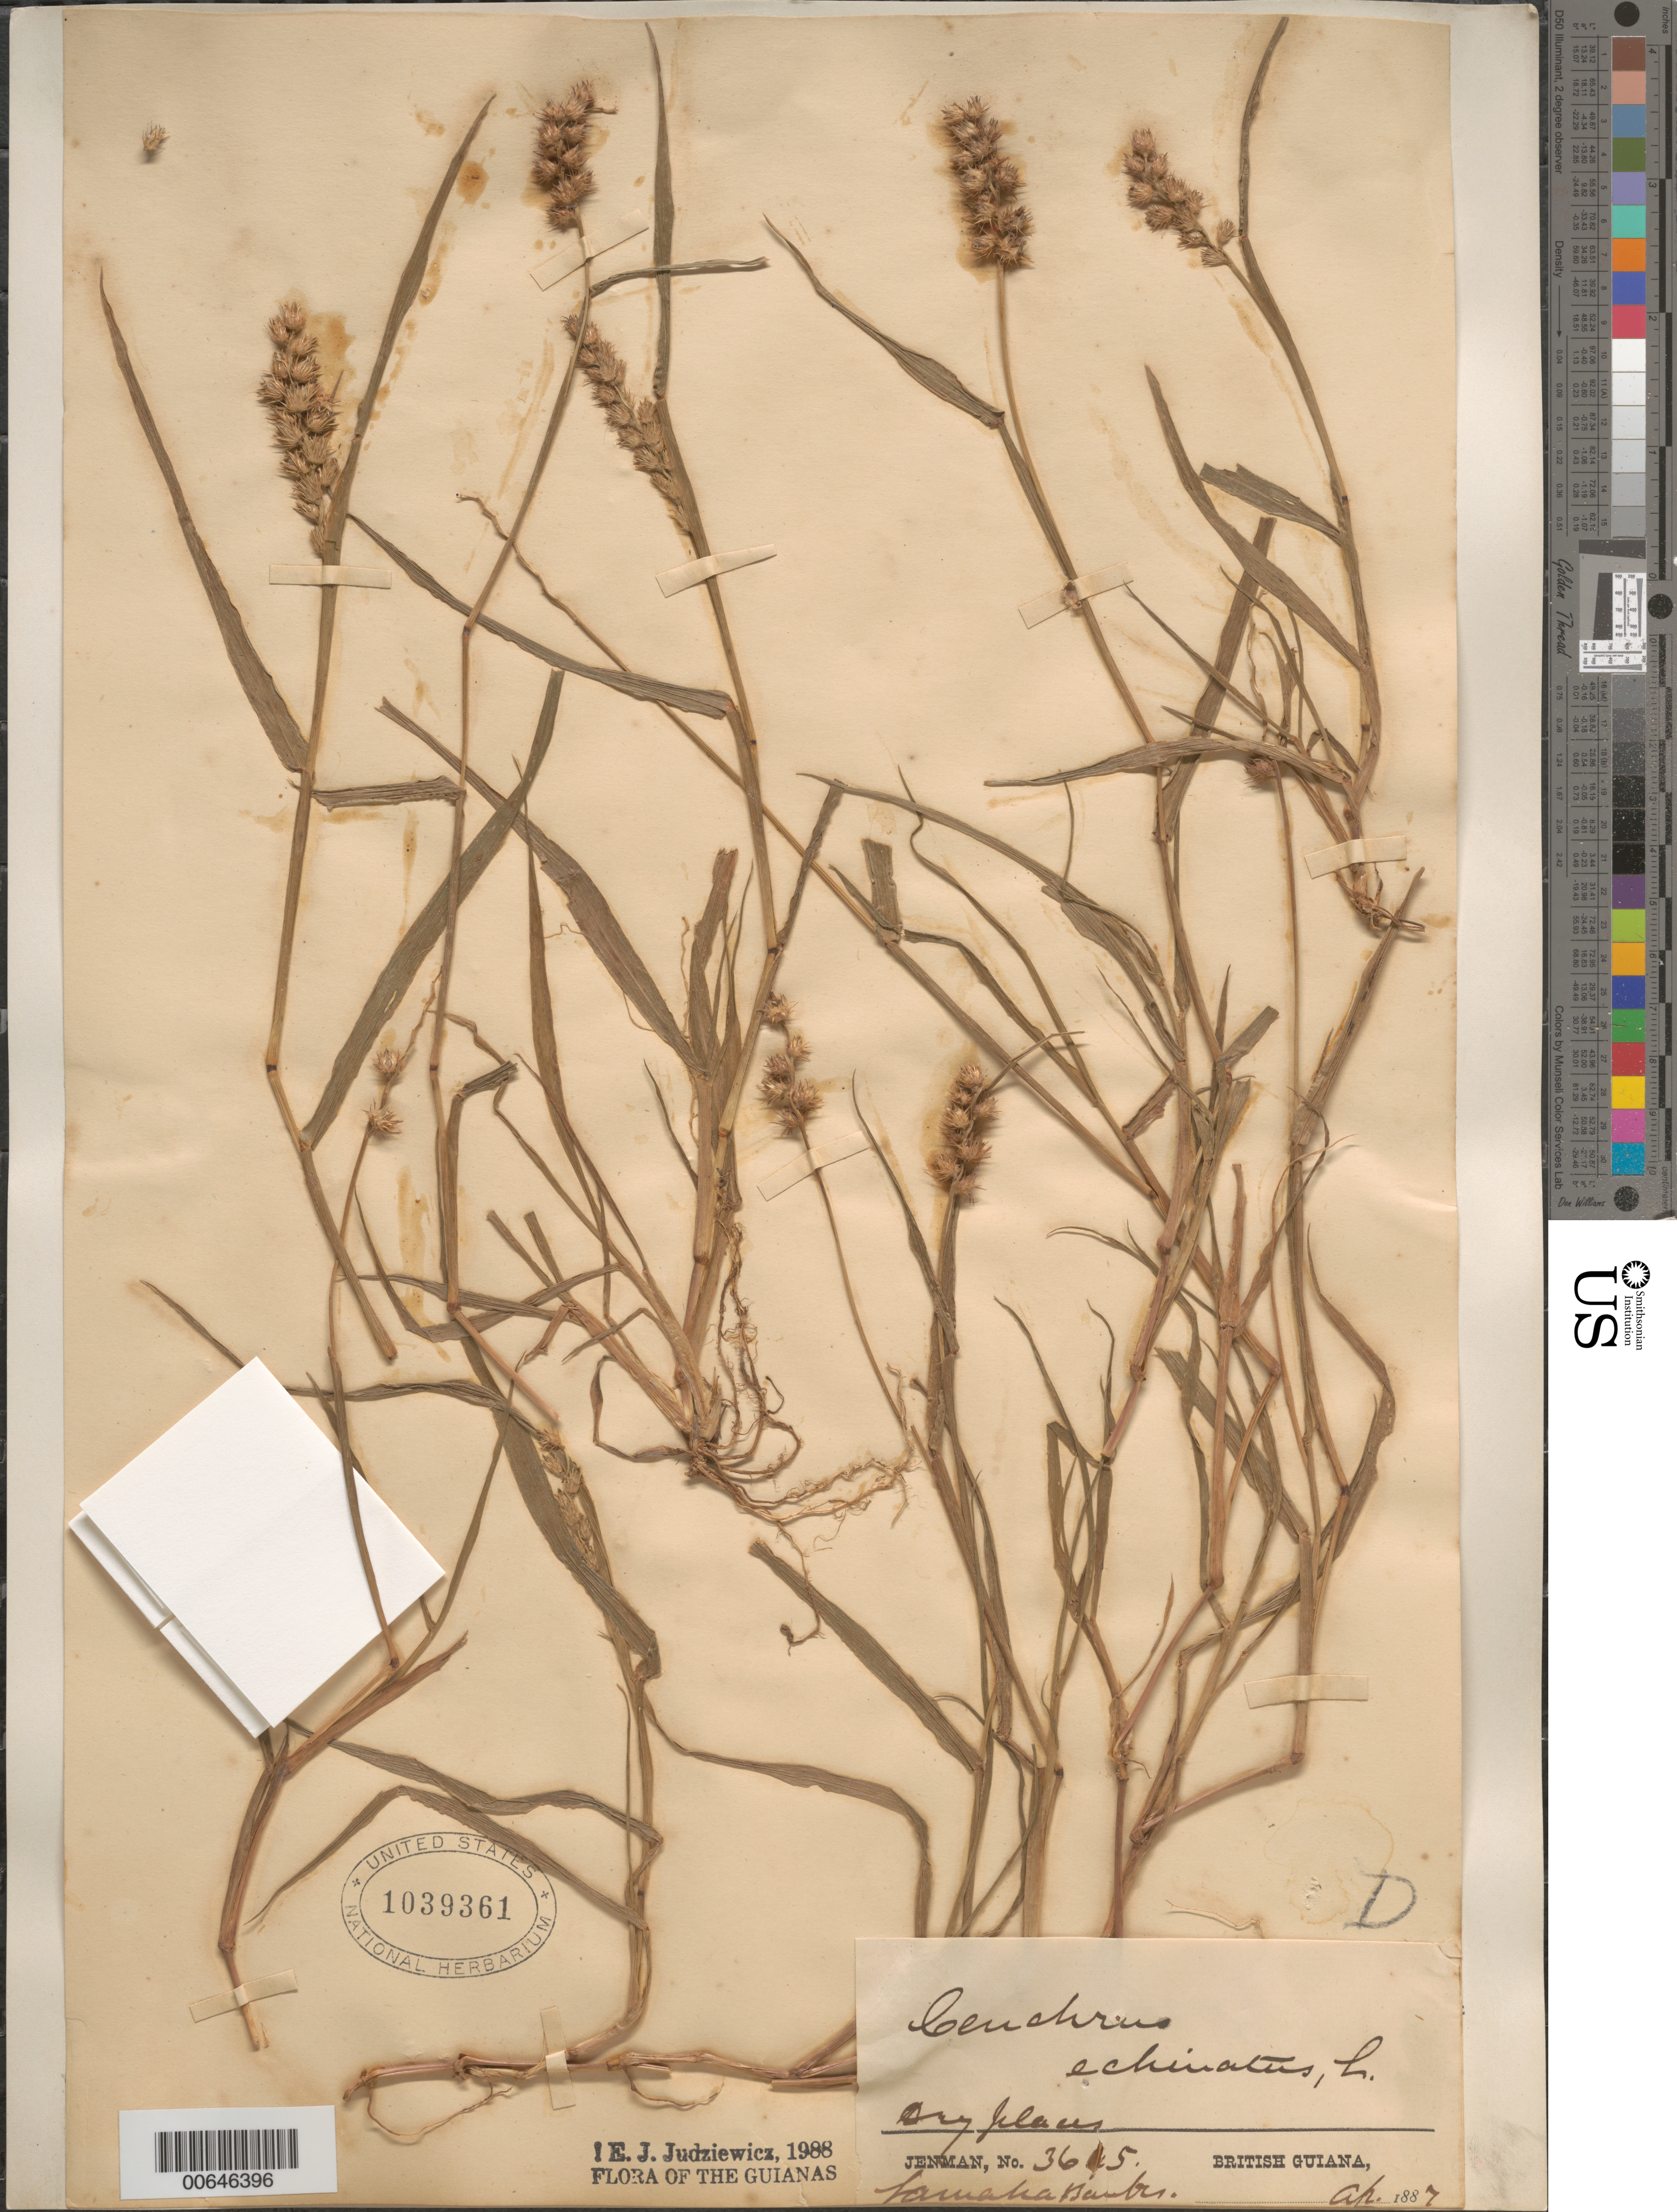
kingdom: Plantae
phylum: Tracheophyta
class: Liliopsida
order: Poales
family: Poaceae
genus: Cenchrus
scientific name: Cenchrus echinatus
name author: L.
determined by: Judziewicz, E. J.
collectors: G. S. Jenman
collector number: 3645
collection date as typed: April 1887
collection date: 1887-04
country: Guyana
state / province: Demerara-Mahaica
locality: Lamaha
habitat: Dry places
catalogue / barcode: US 1039361